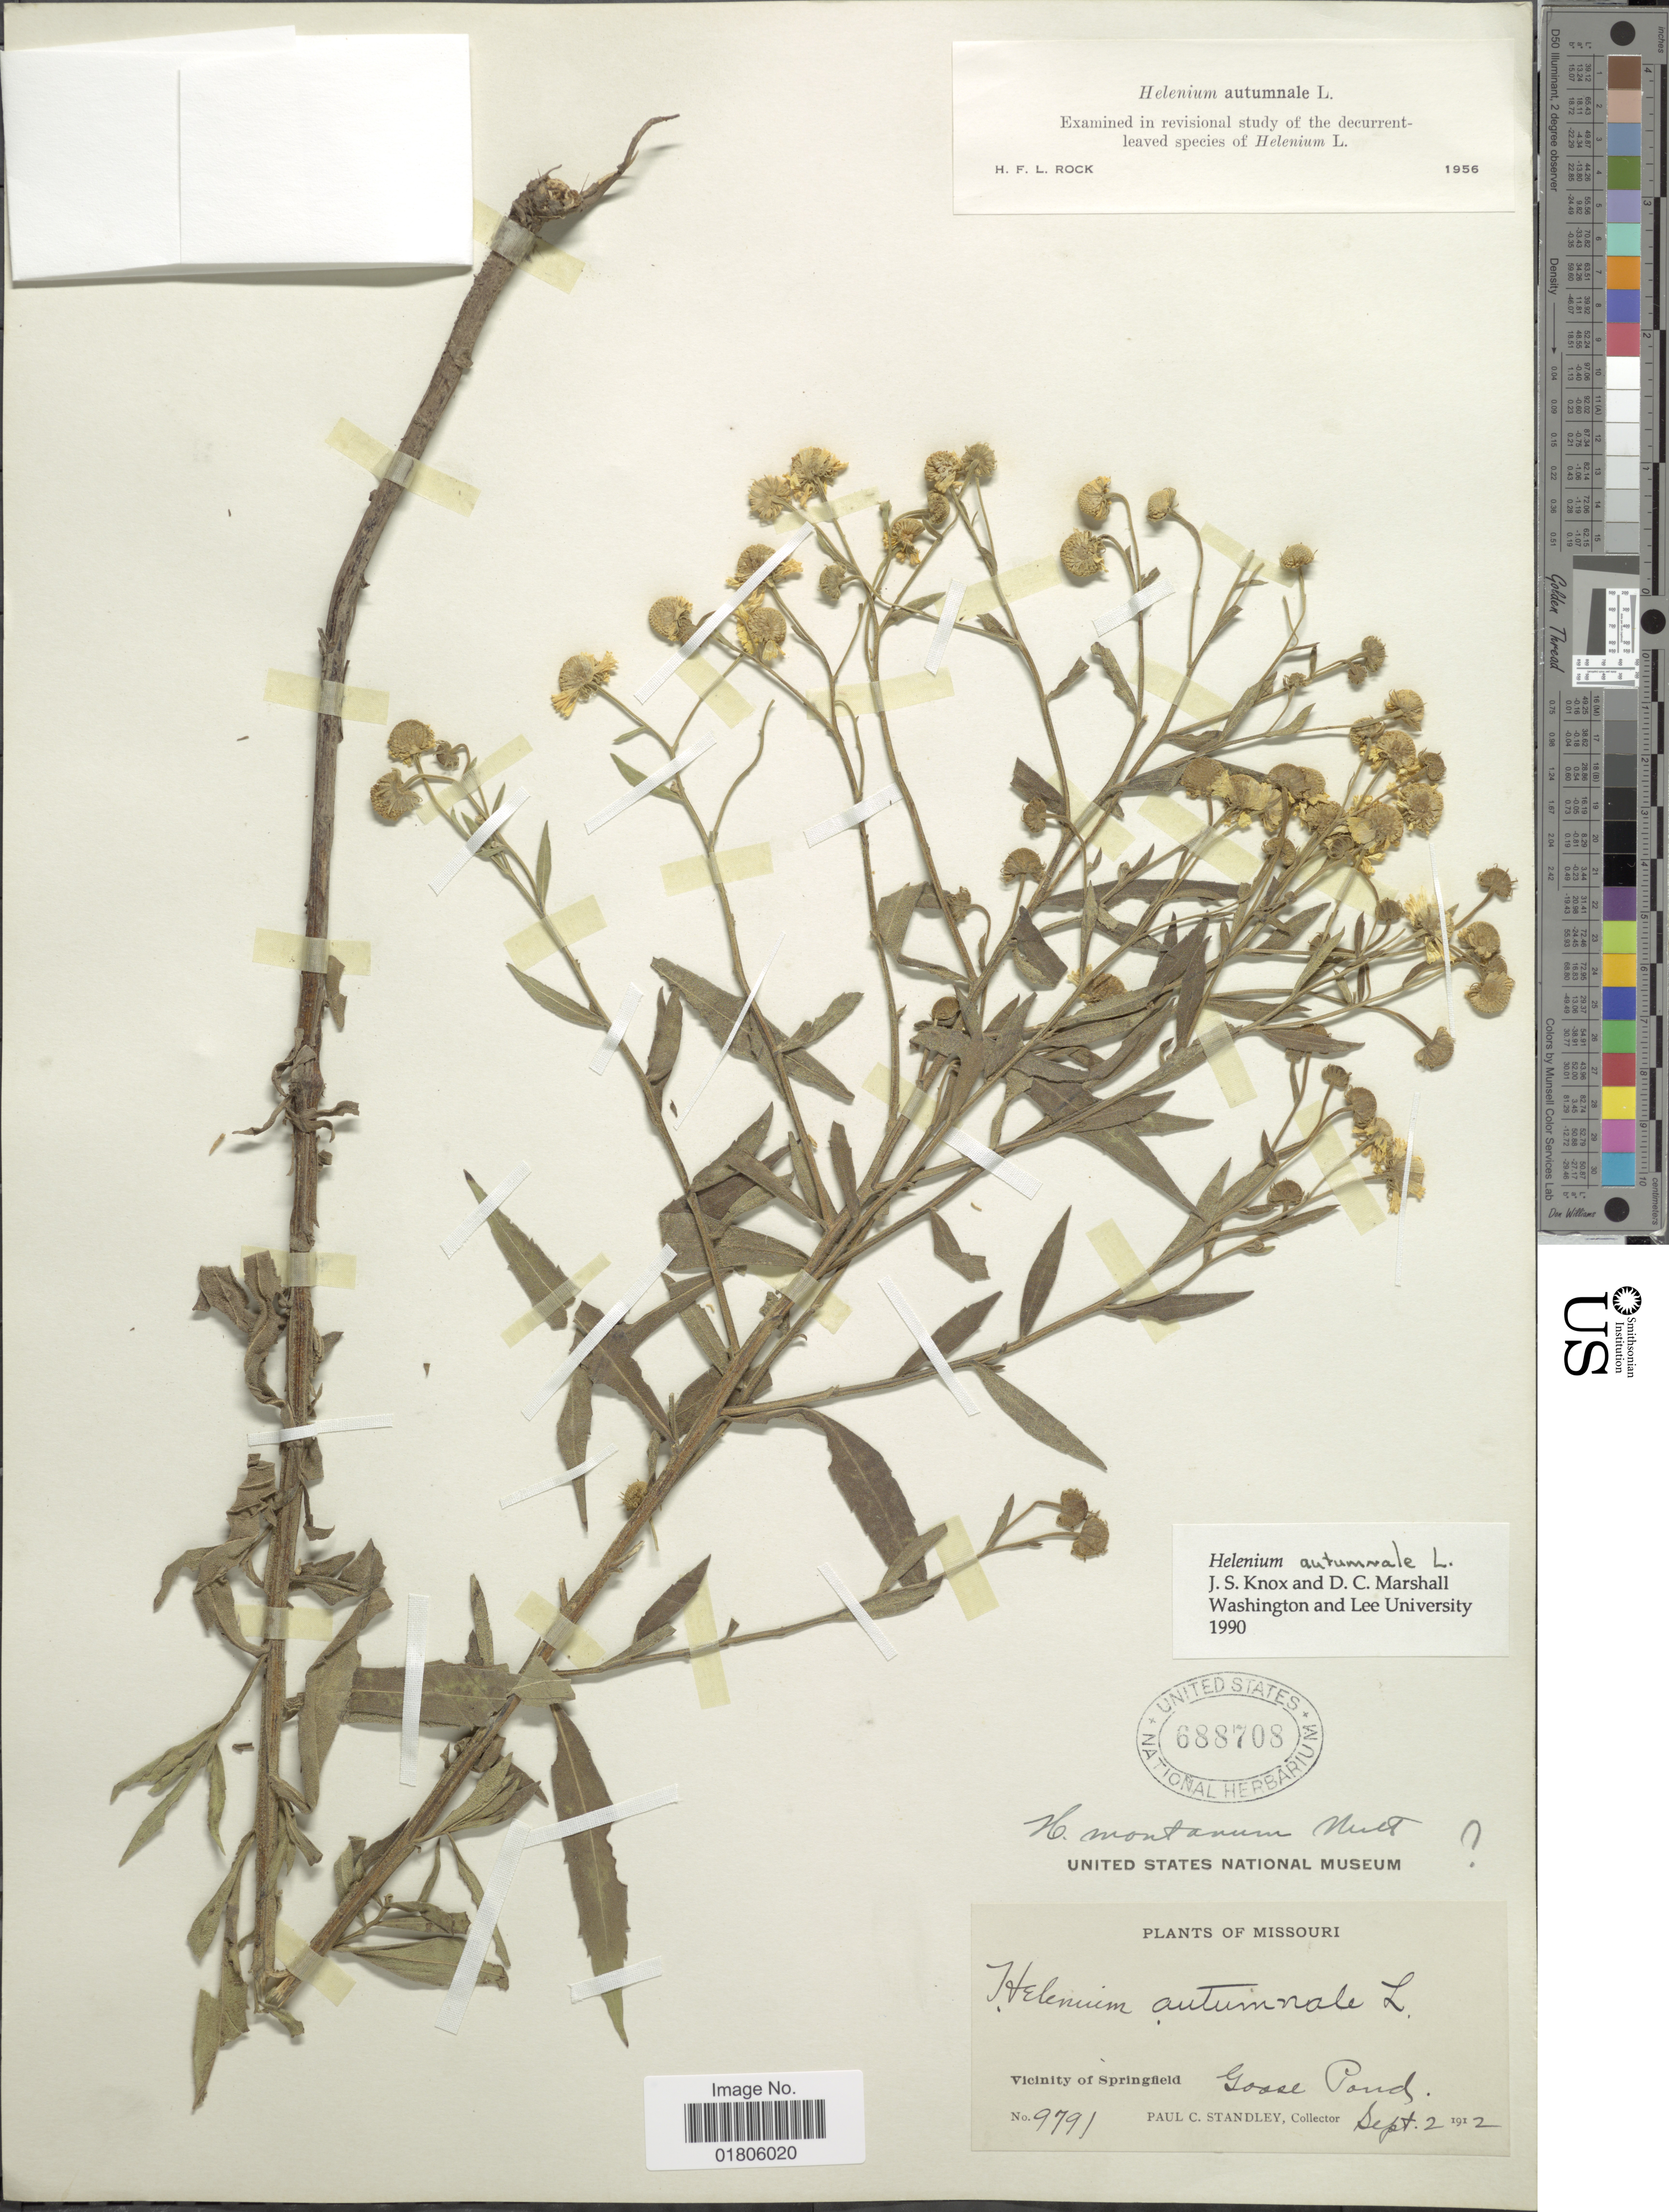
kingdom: Plantae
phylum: Tracheophyta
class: Magnoliopsida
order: Asterales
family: Asteraceae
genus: Helenium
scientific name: Helenium autumnale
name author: L.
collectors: P. C. Standley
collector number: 9791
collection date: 1912-09-02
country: United States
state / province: Missouri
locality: Vicinity of Springfield Goose Pond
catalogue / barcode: US 688708